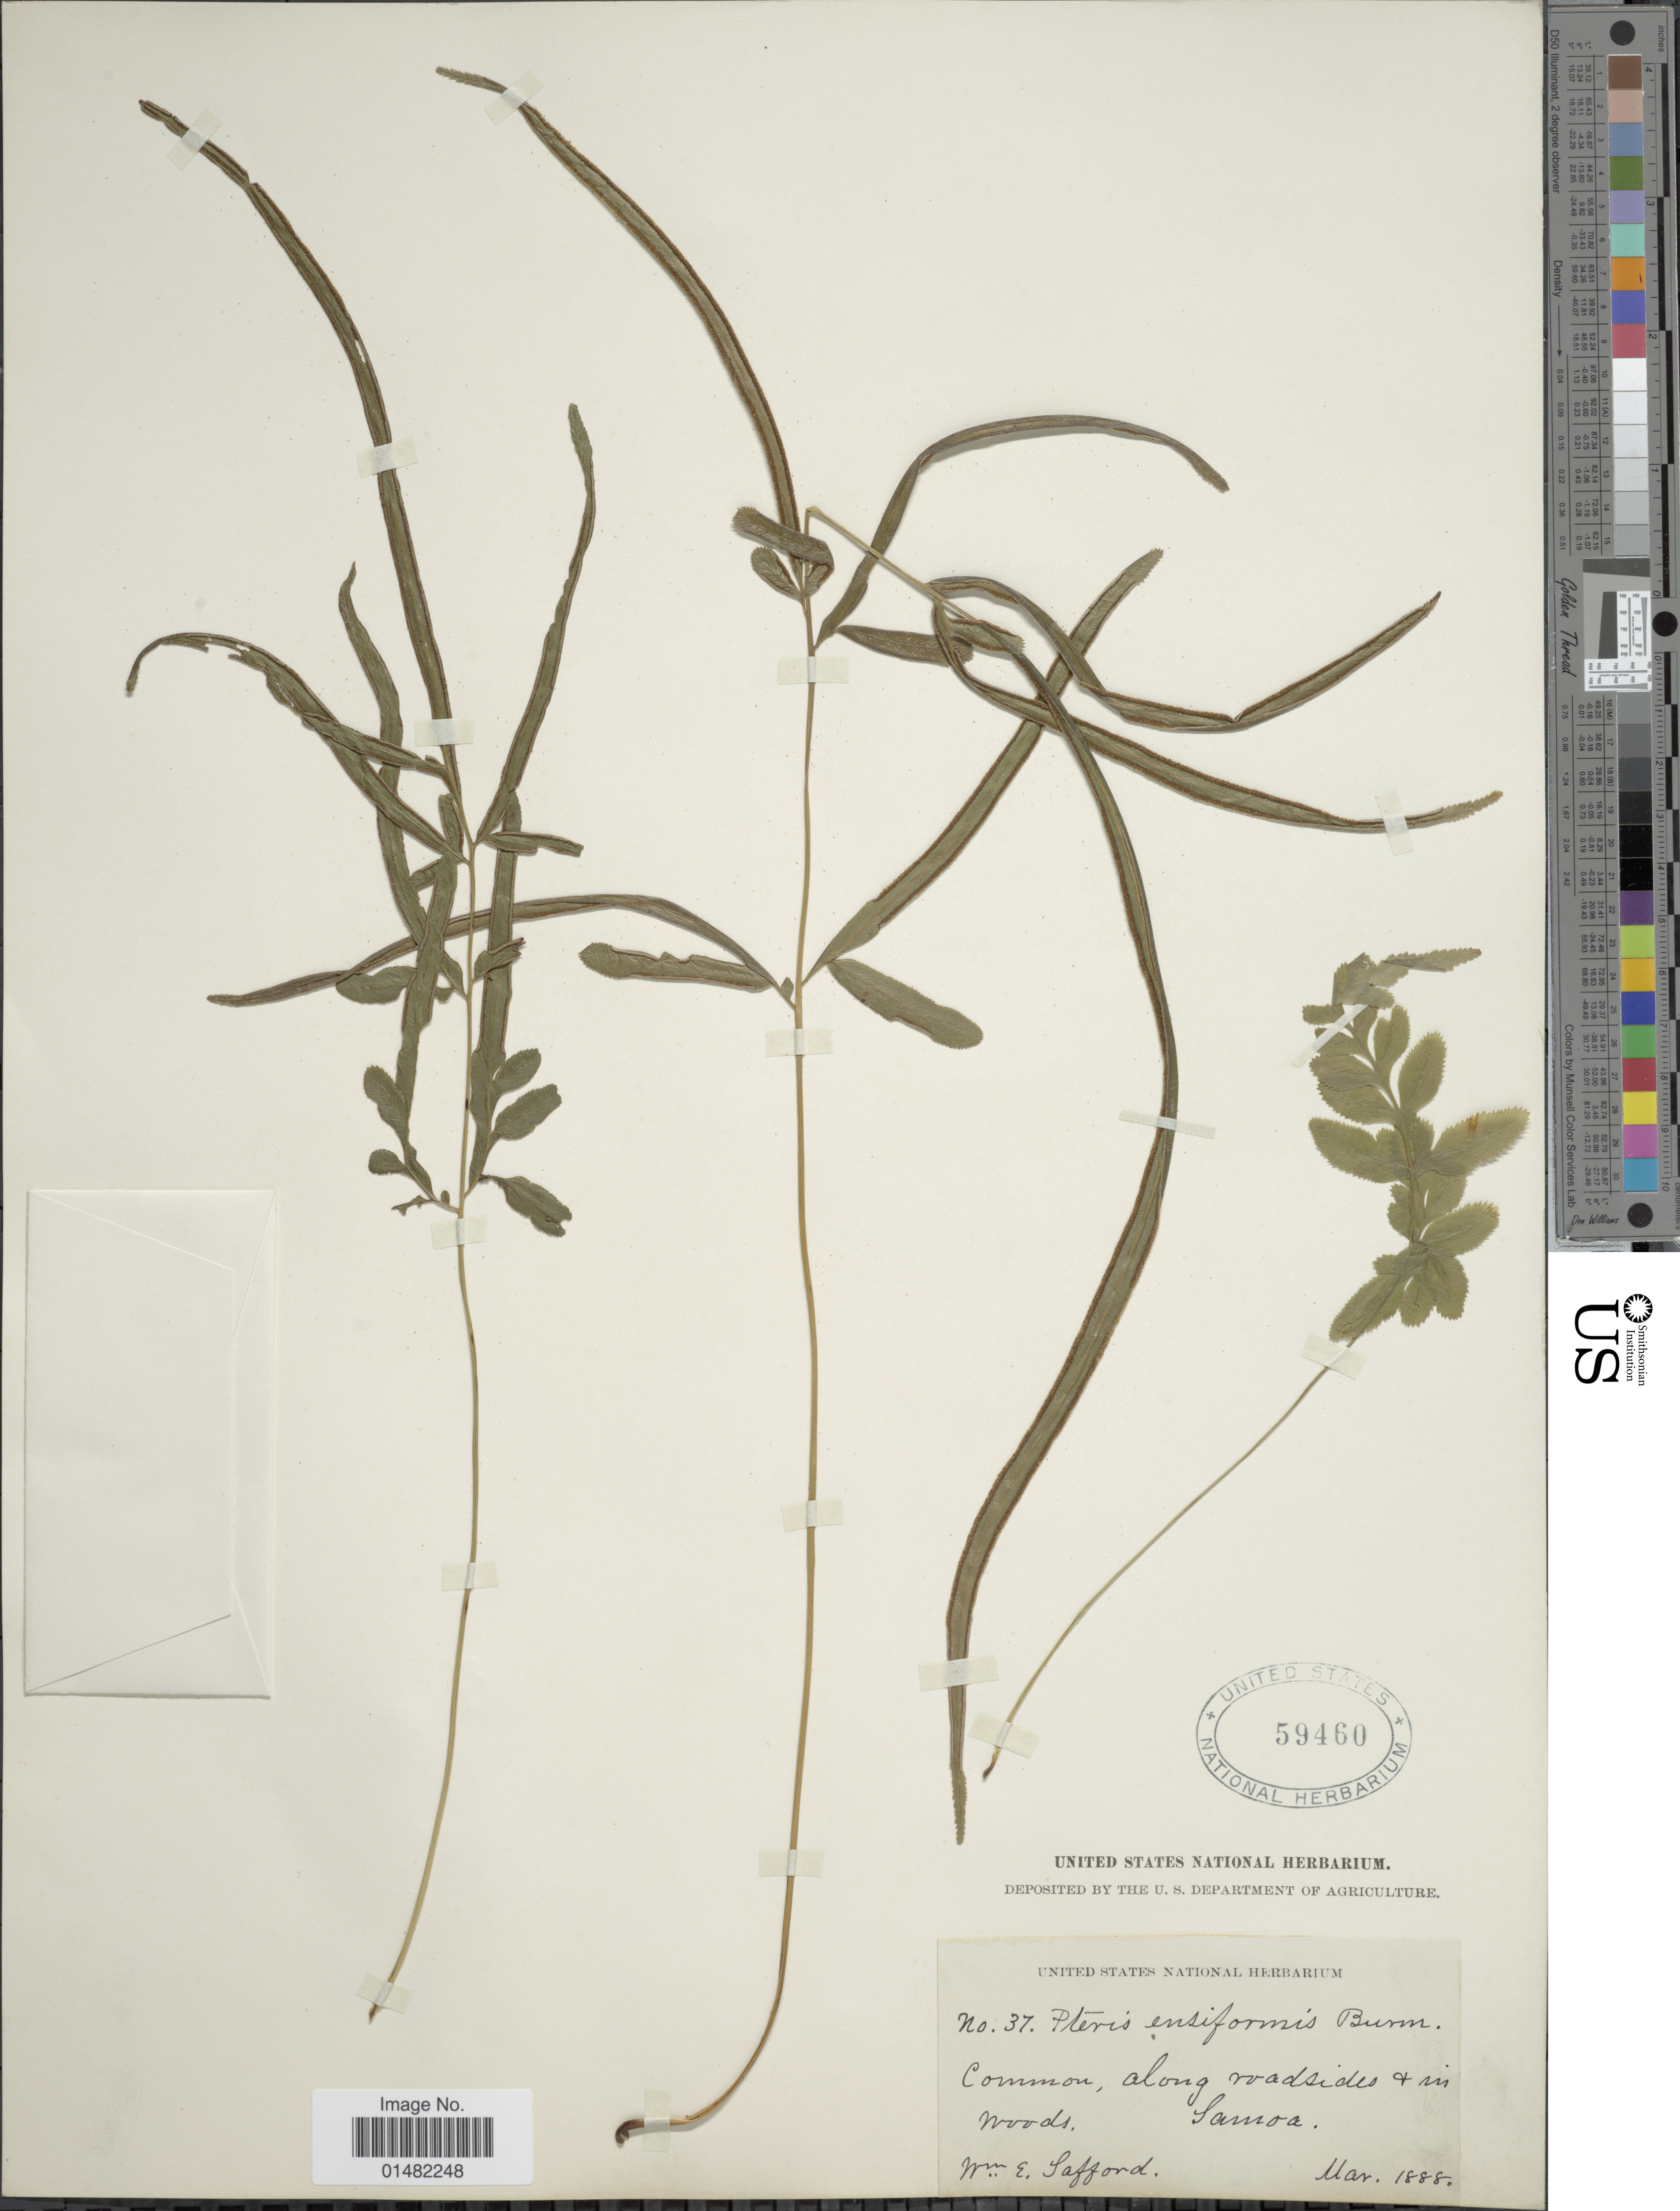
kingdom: Plantae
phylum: Tracheophyta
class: Polypodiopsida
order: Polypodiales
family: Pteridaceae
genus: Pteris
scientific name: Pteris ensiformis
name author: Burm. f.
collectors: W. E. Safford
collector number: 37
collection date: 1888-03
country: American Samoa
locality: Along roadsides & in Samoa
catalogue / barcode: US 59460